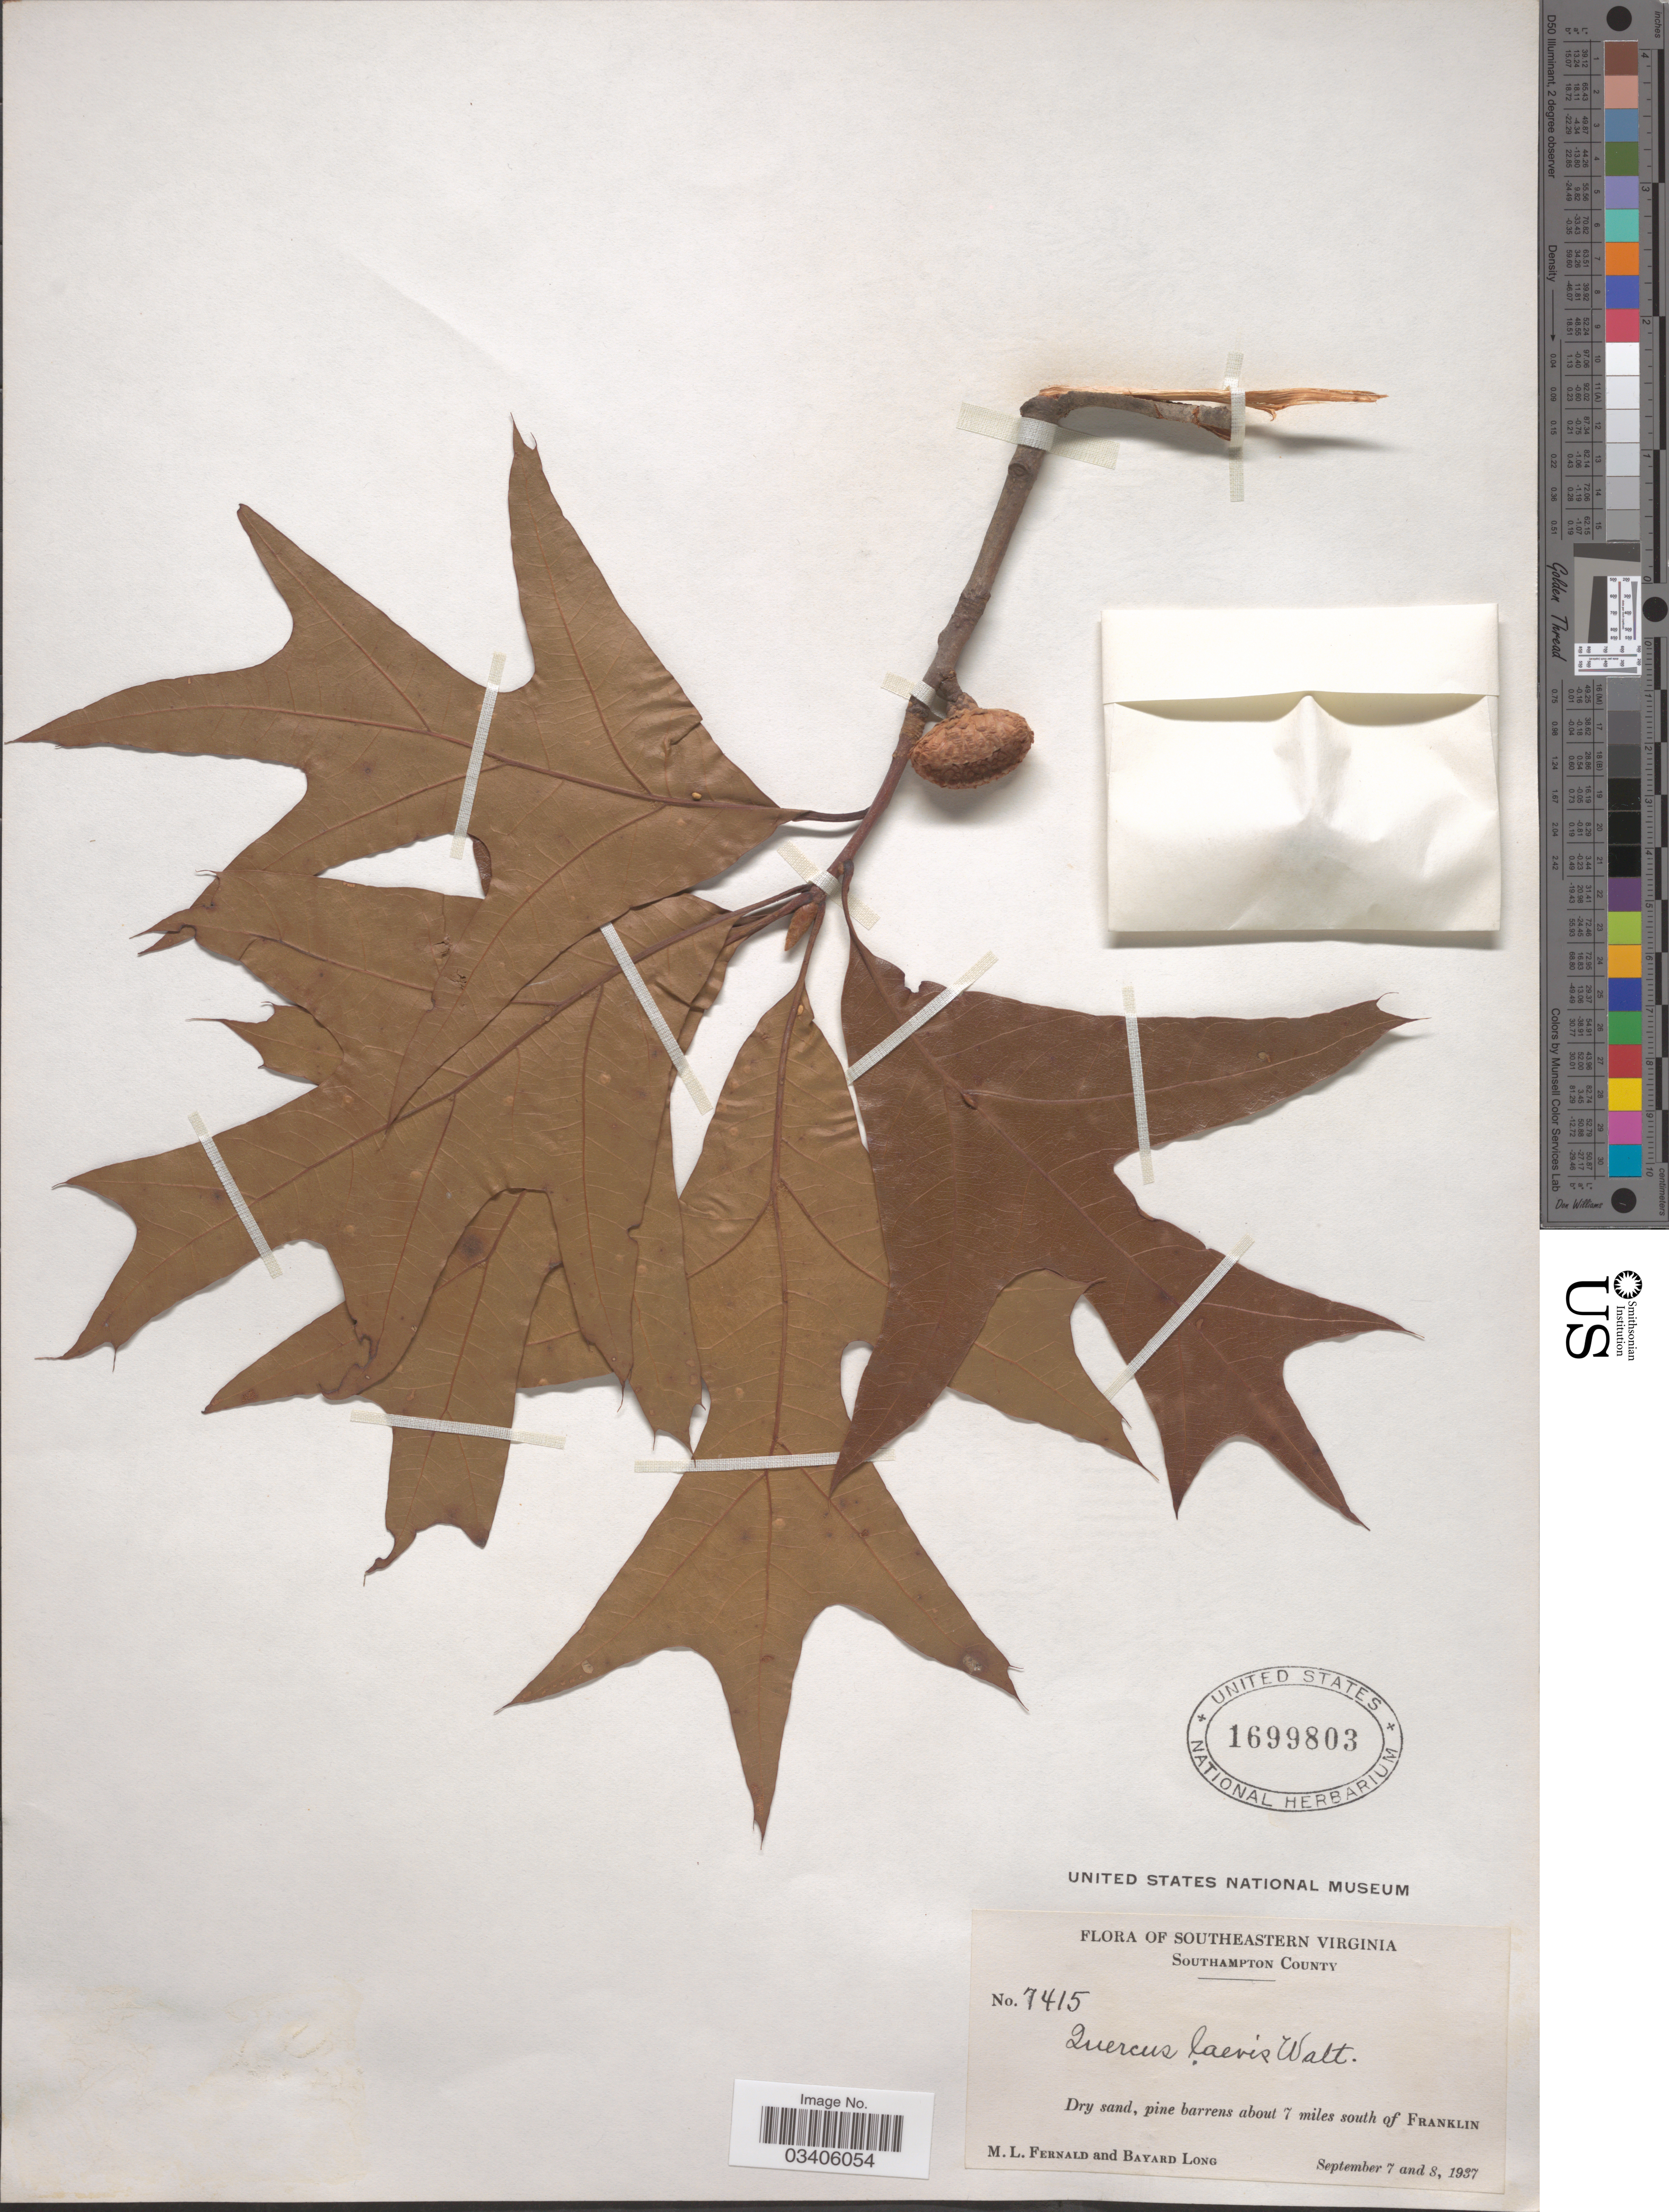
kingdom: Plantae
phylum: Tracheophyta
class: Magnoliopsida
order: Fagales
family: Fagaceae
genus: Quercus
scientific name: Quercus laevis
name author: Walter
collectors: M. L. Fernald & B. Long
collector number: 7415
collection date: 1937-09-07/1937-09-08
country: United States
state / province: Virginia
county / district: Southampton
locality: Southeastern Virginia. Southhampton County. Dry sand, pine barrens about 7 miles south of Franklin.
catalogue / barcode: US 1699803